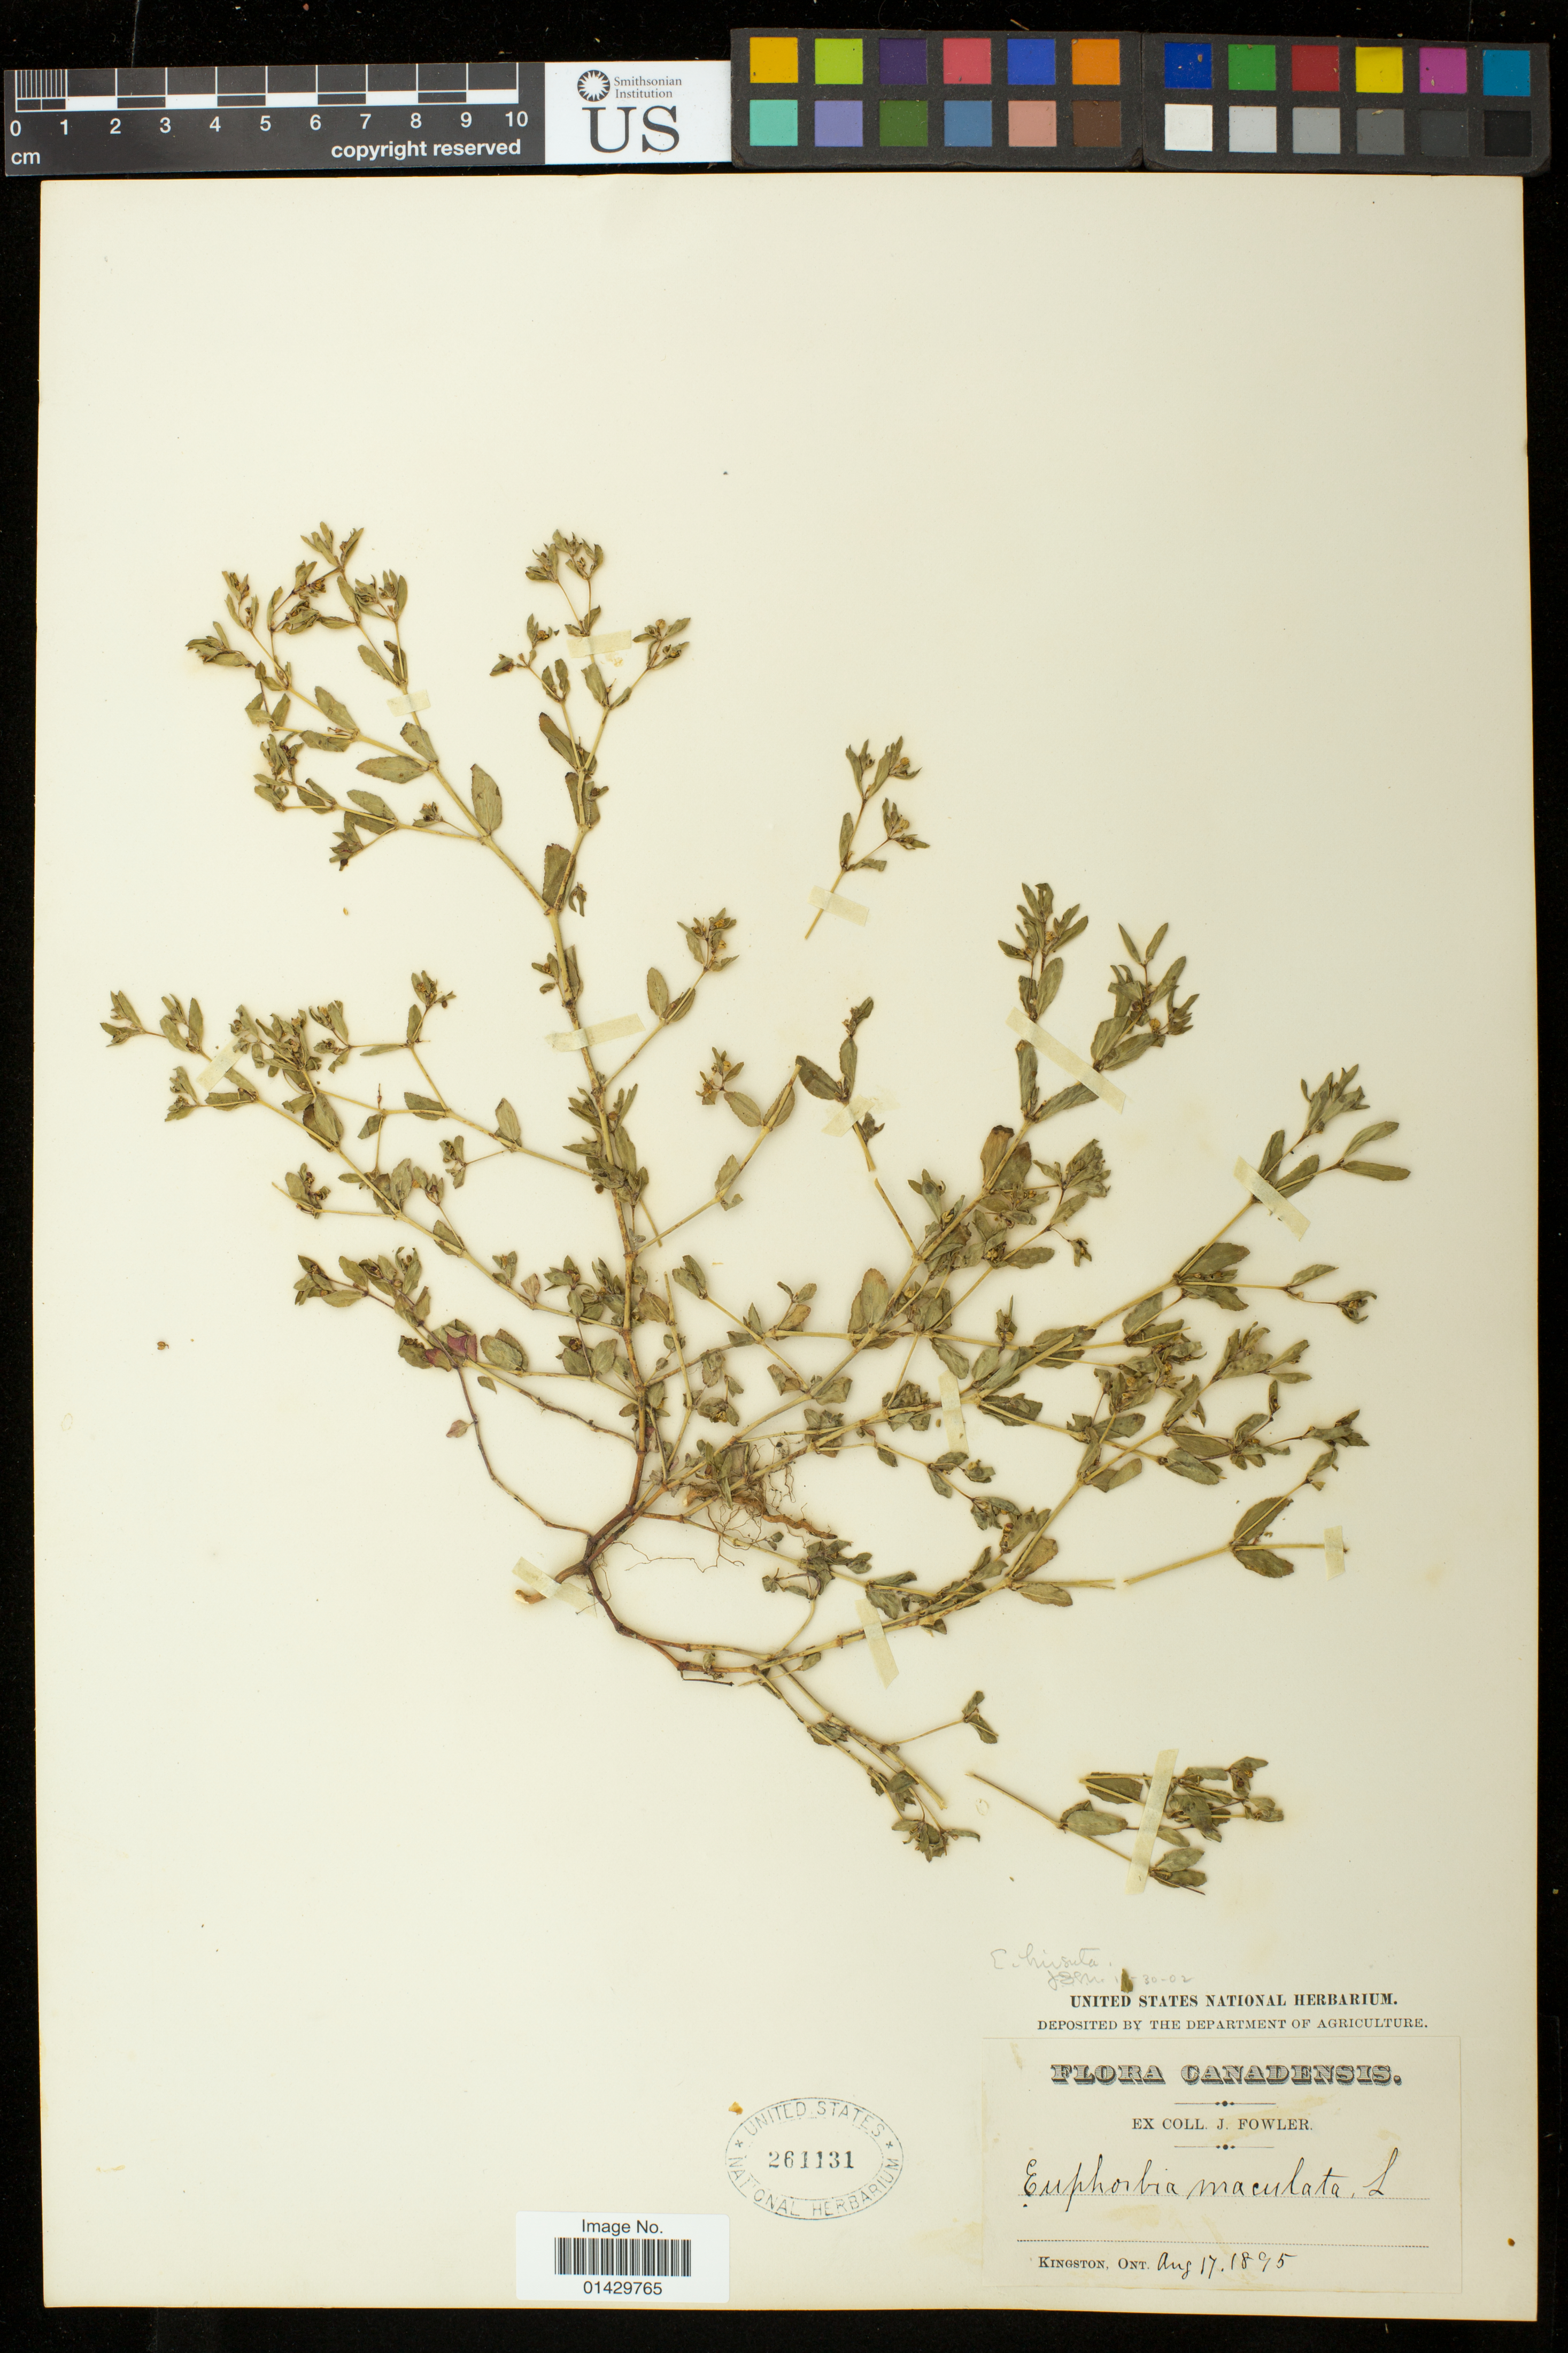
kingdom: Plantae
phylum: Tracheophyta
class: Magnoliopsida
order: Malpighiales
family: Euphorbiaceae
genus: Euphorbia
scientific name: Euphorbia vermiculata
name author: Raf.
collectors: J. P. Fowler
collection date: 1895-08-17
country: Canada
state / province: Ontario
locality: Kingston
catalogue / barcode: US 261131